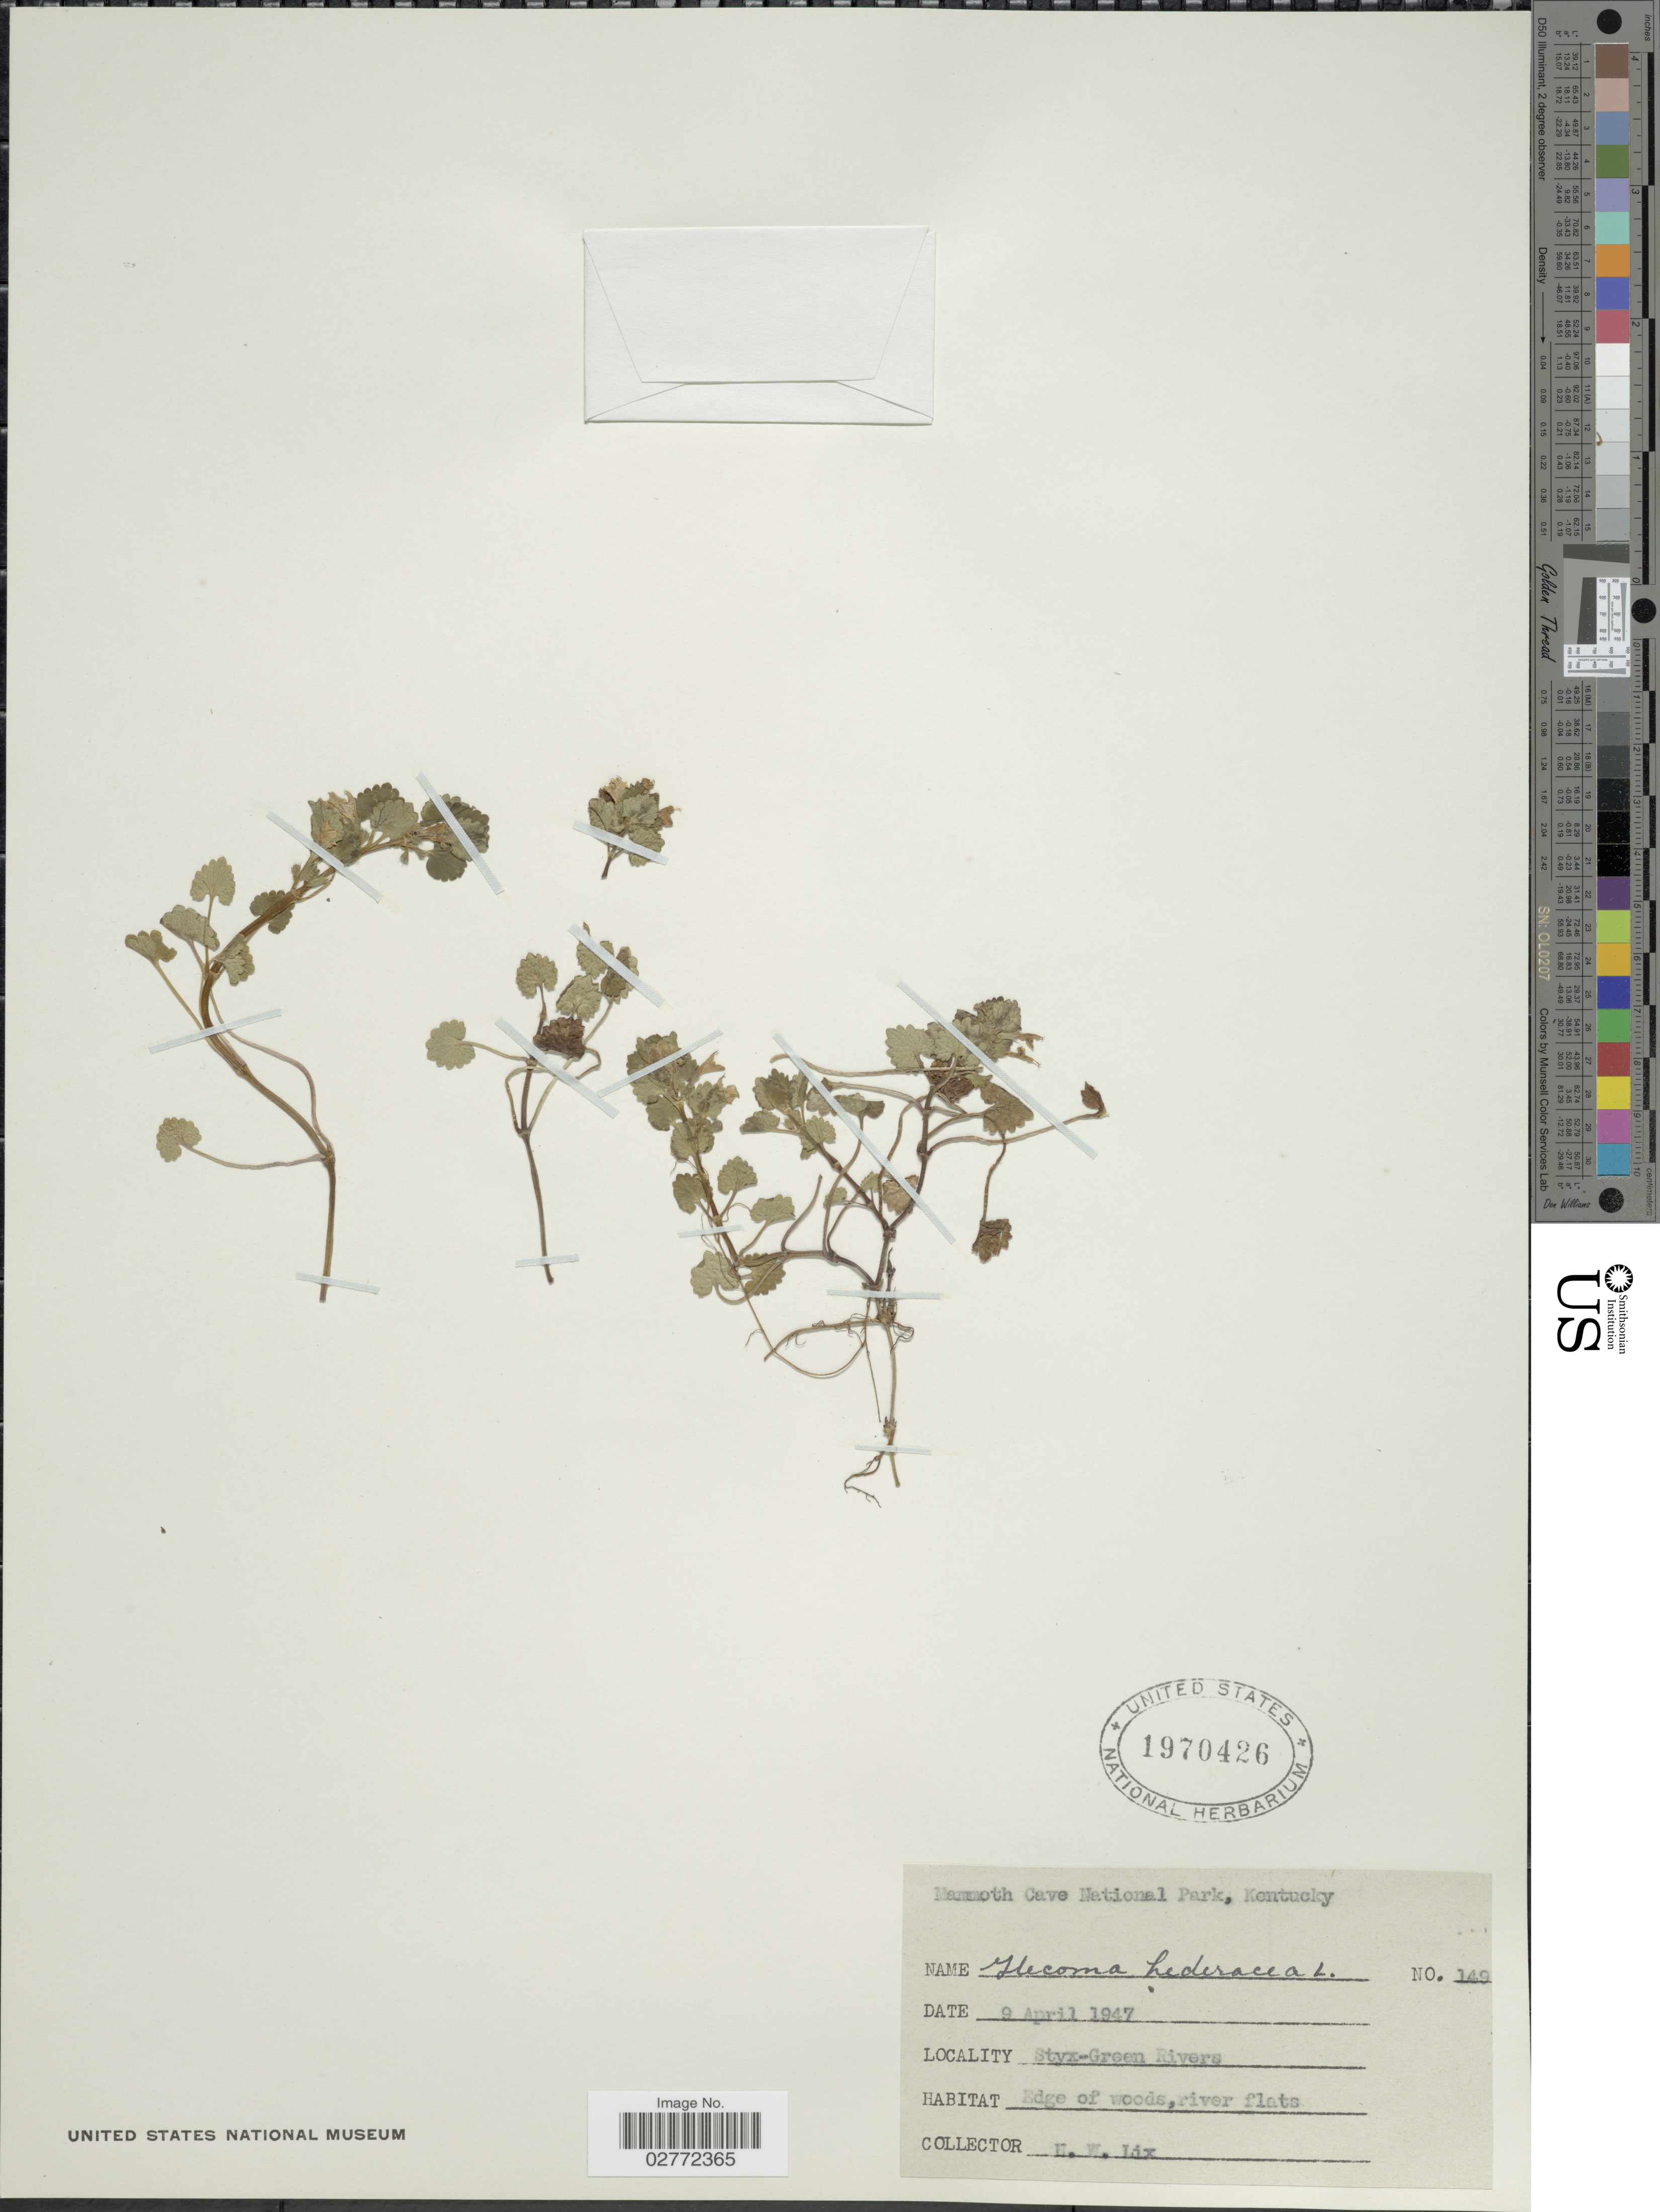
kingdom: Plantae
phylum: Tracheophyta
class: Magnoliopsida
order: Lamiales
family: Lamiaceae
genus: Glechoma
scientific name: Glechoma hederacea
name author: L.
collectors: H. W. Lix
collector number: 149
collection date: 1947-04-09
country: United States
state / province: Kentucky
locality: Mammoth Cave National Park. Styx-Green Rivers.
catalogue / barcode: US 1970426